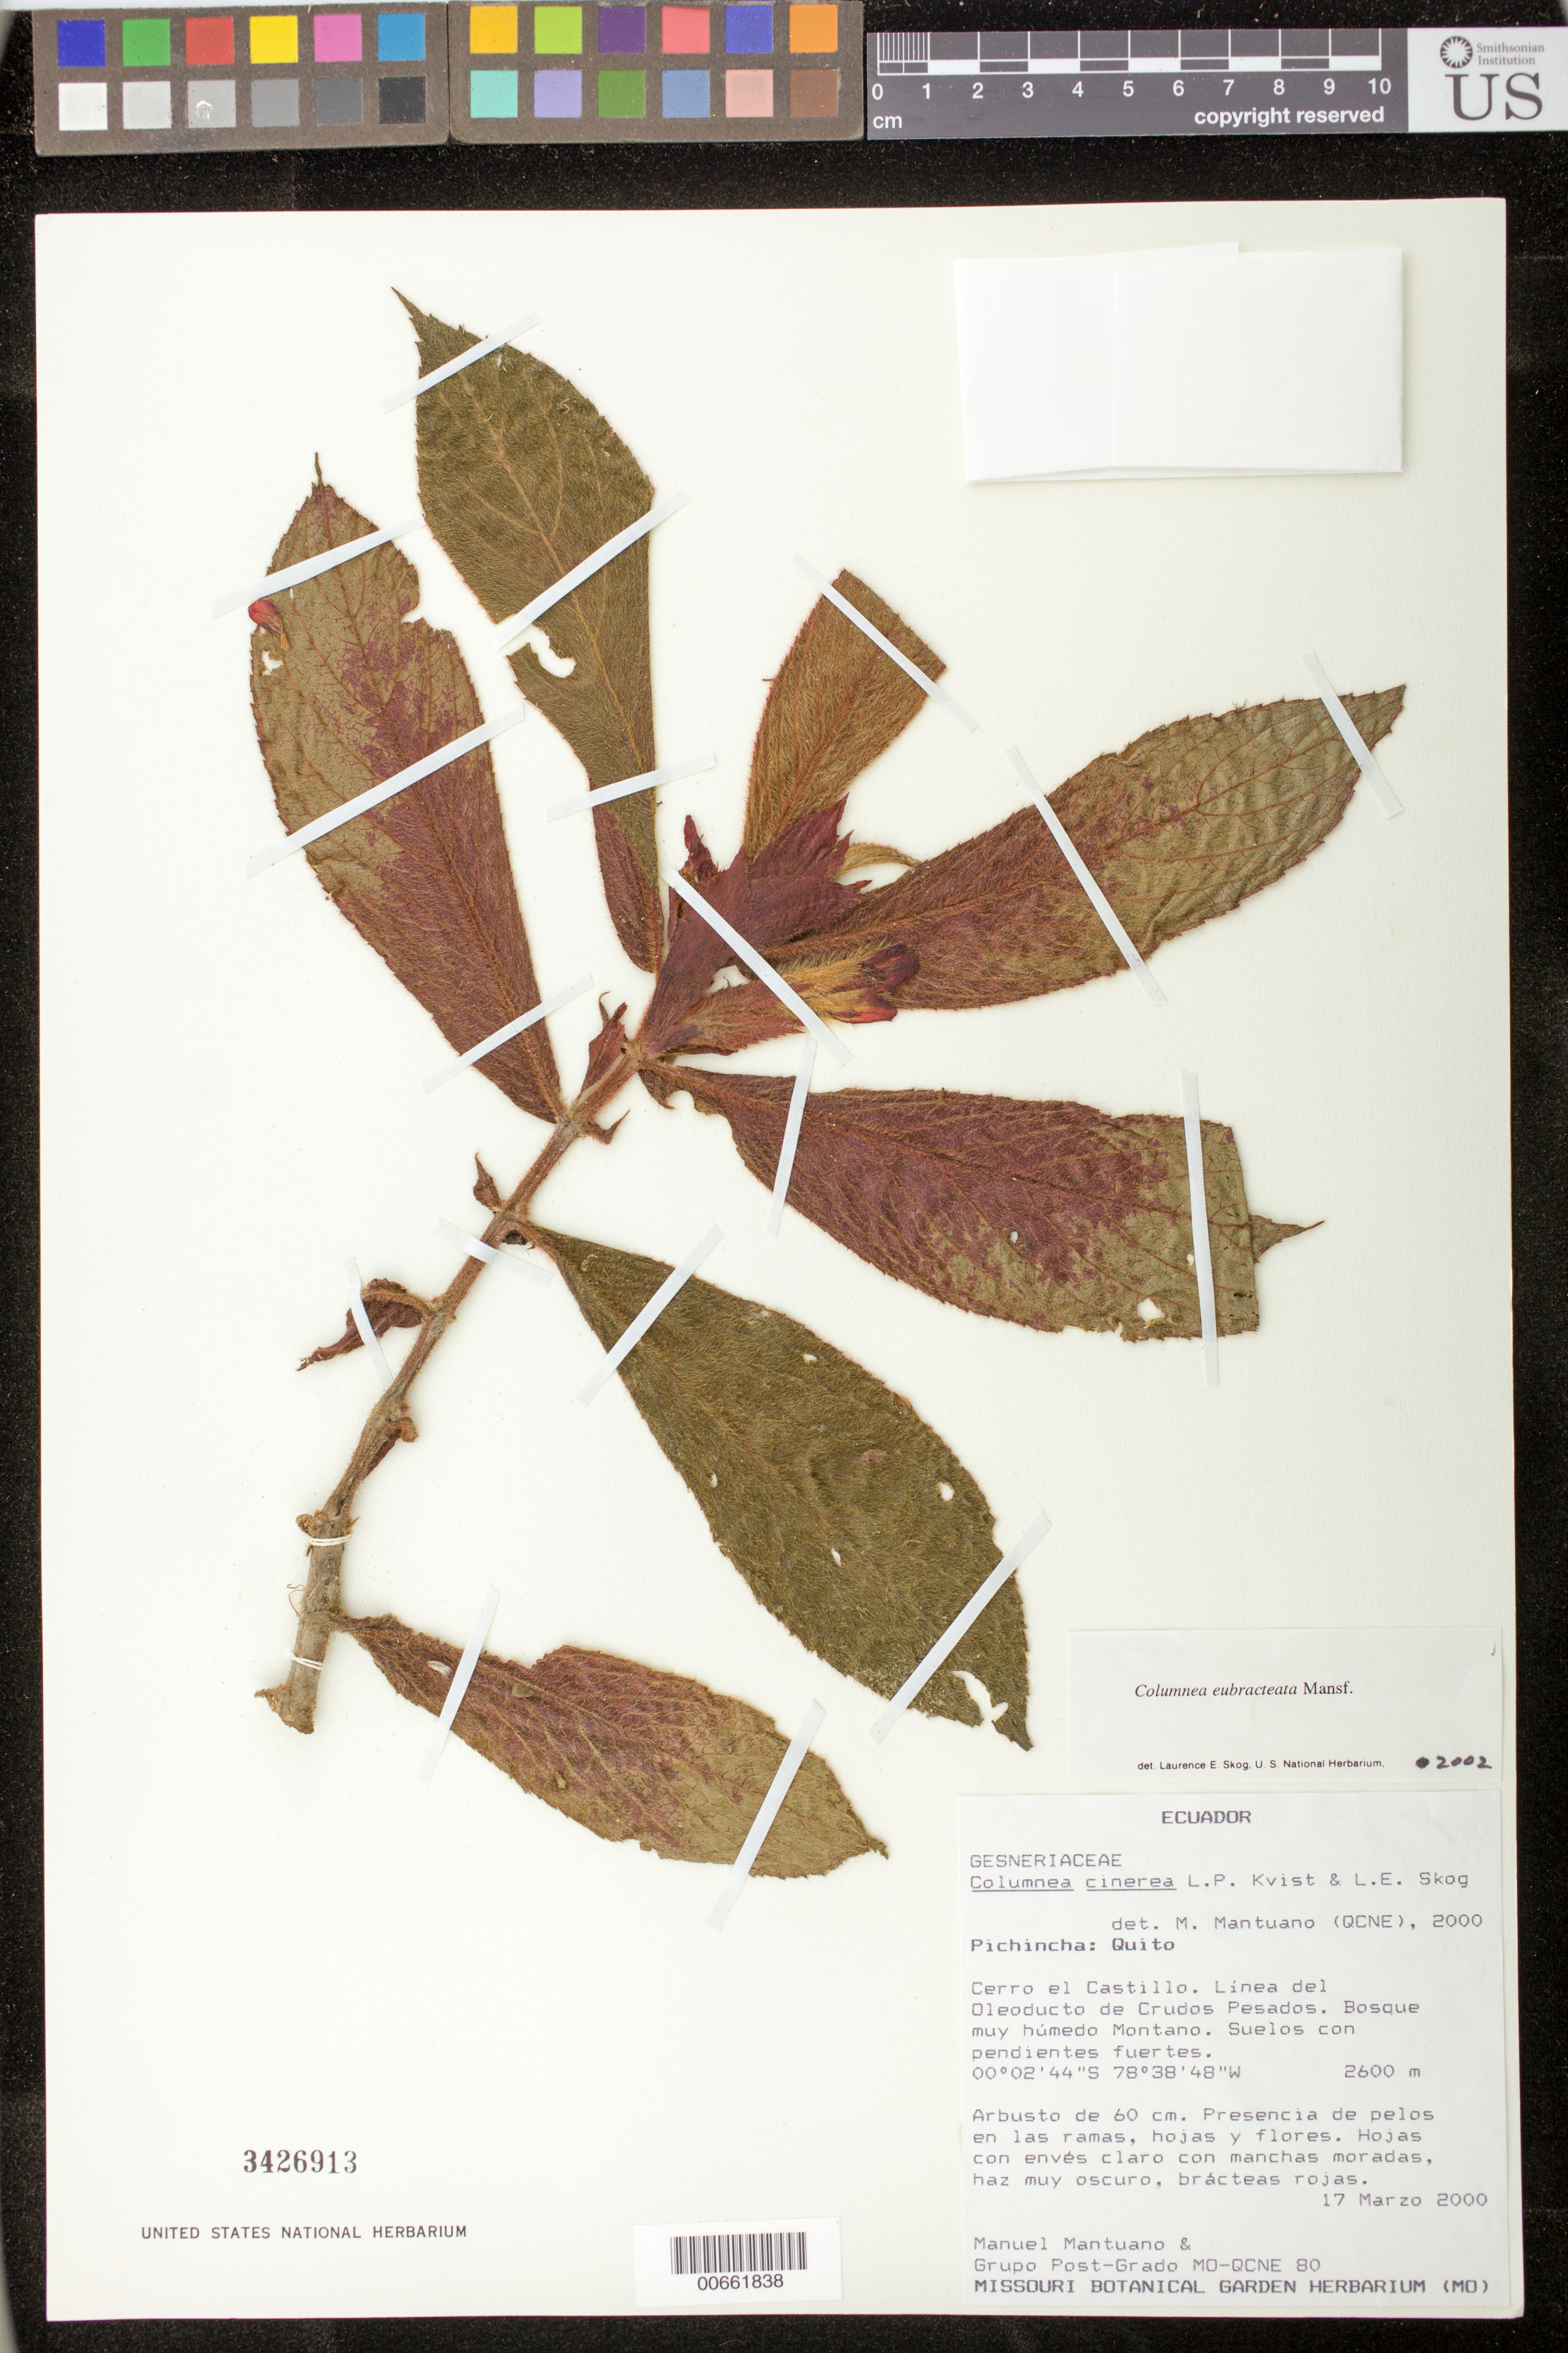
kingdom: Plantae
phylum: Tracheophyta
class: Magnoliopsida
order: Lamiales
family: Gesneriaceae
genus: Columnea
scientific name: Columnea eubracteata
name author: Mansf.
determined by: Skog, Laurence E.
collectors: M. Mantuano & Grupo Post-Grado MO-QCNE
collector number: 80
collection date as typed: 17 Mar 2000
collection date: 2000-03-17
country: Ecuador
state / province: Pichincha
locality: Quito; Cerro el Castilllo, Línea del Oleoducto de Crudos Pesados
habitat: Bosque muy húmedo montano; suelos con pendientes fuertes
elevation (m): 2600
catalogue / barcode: US 3426913